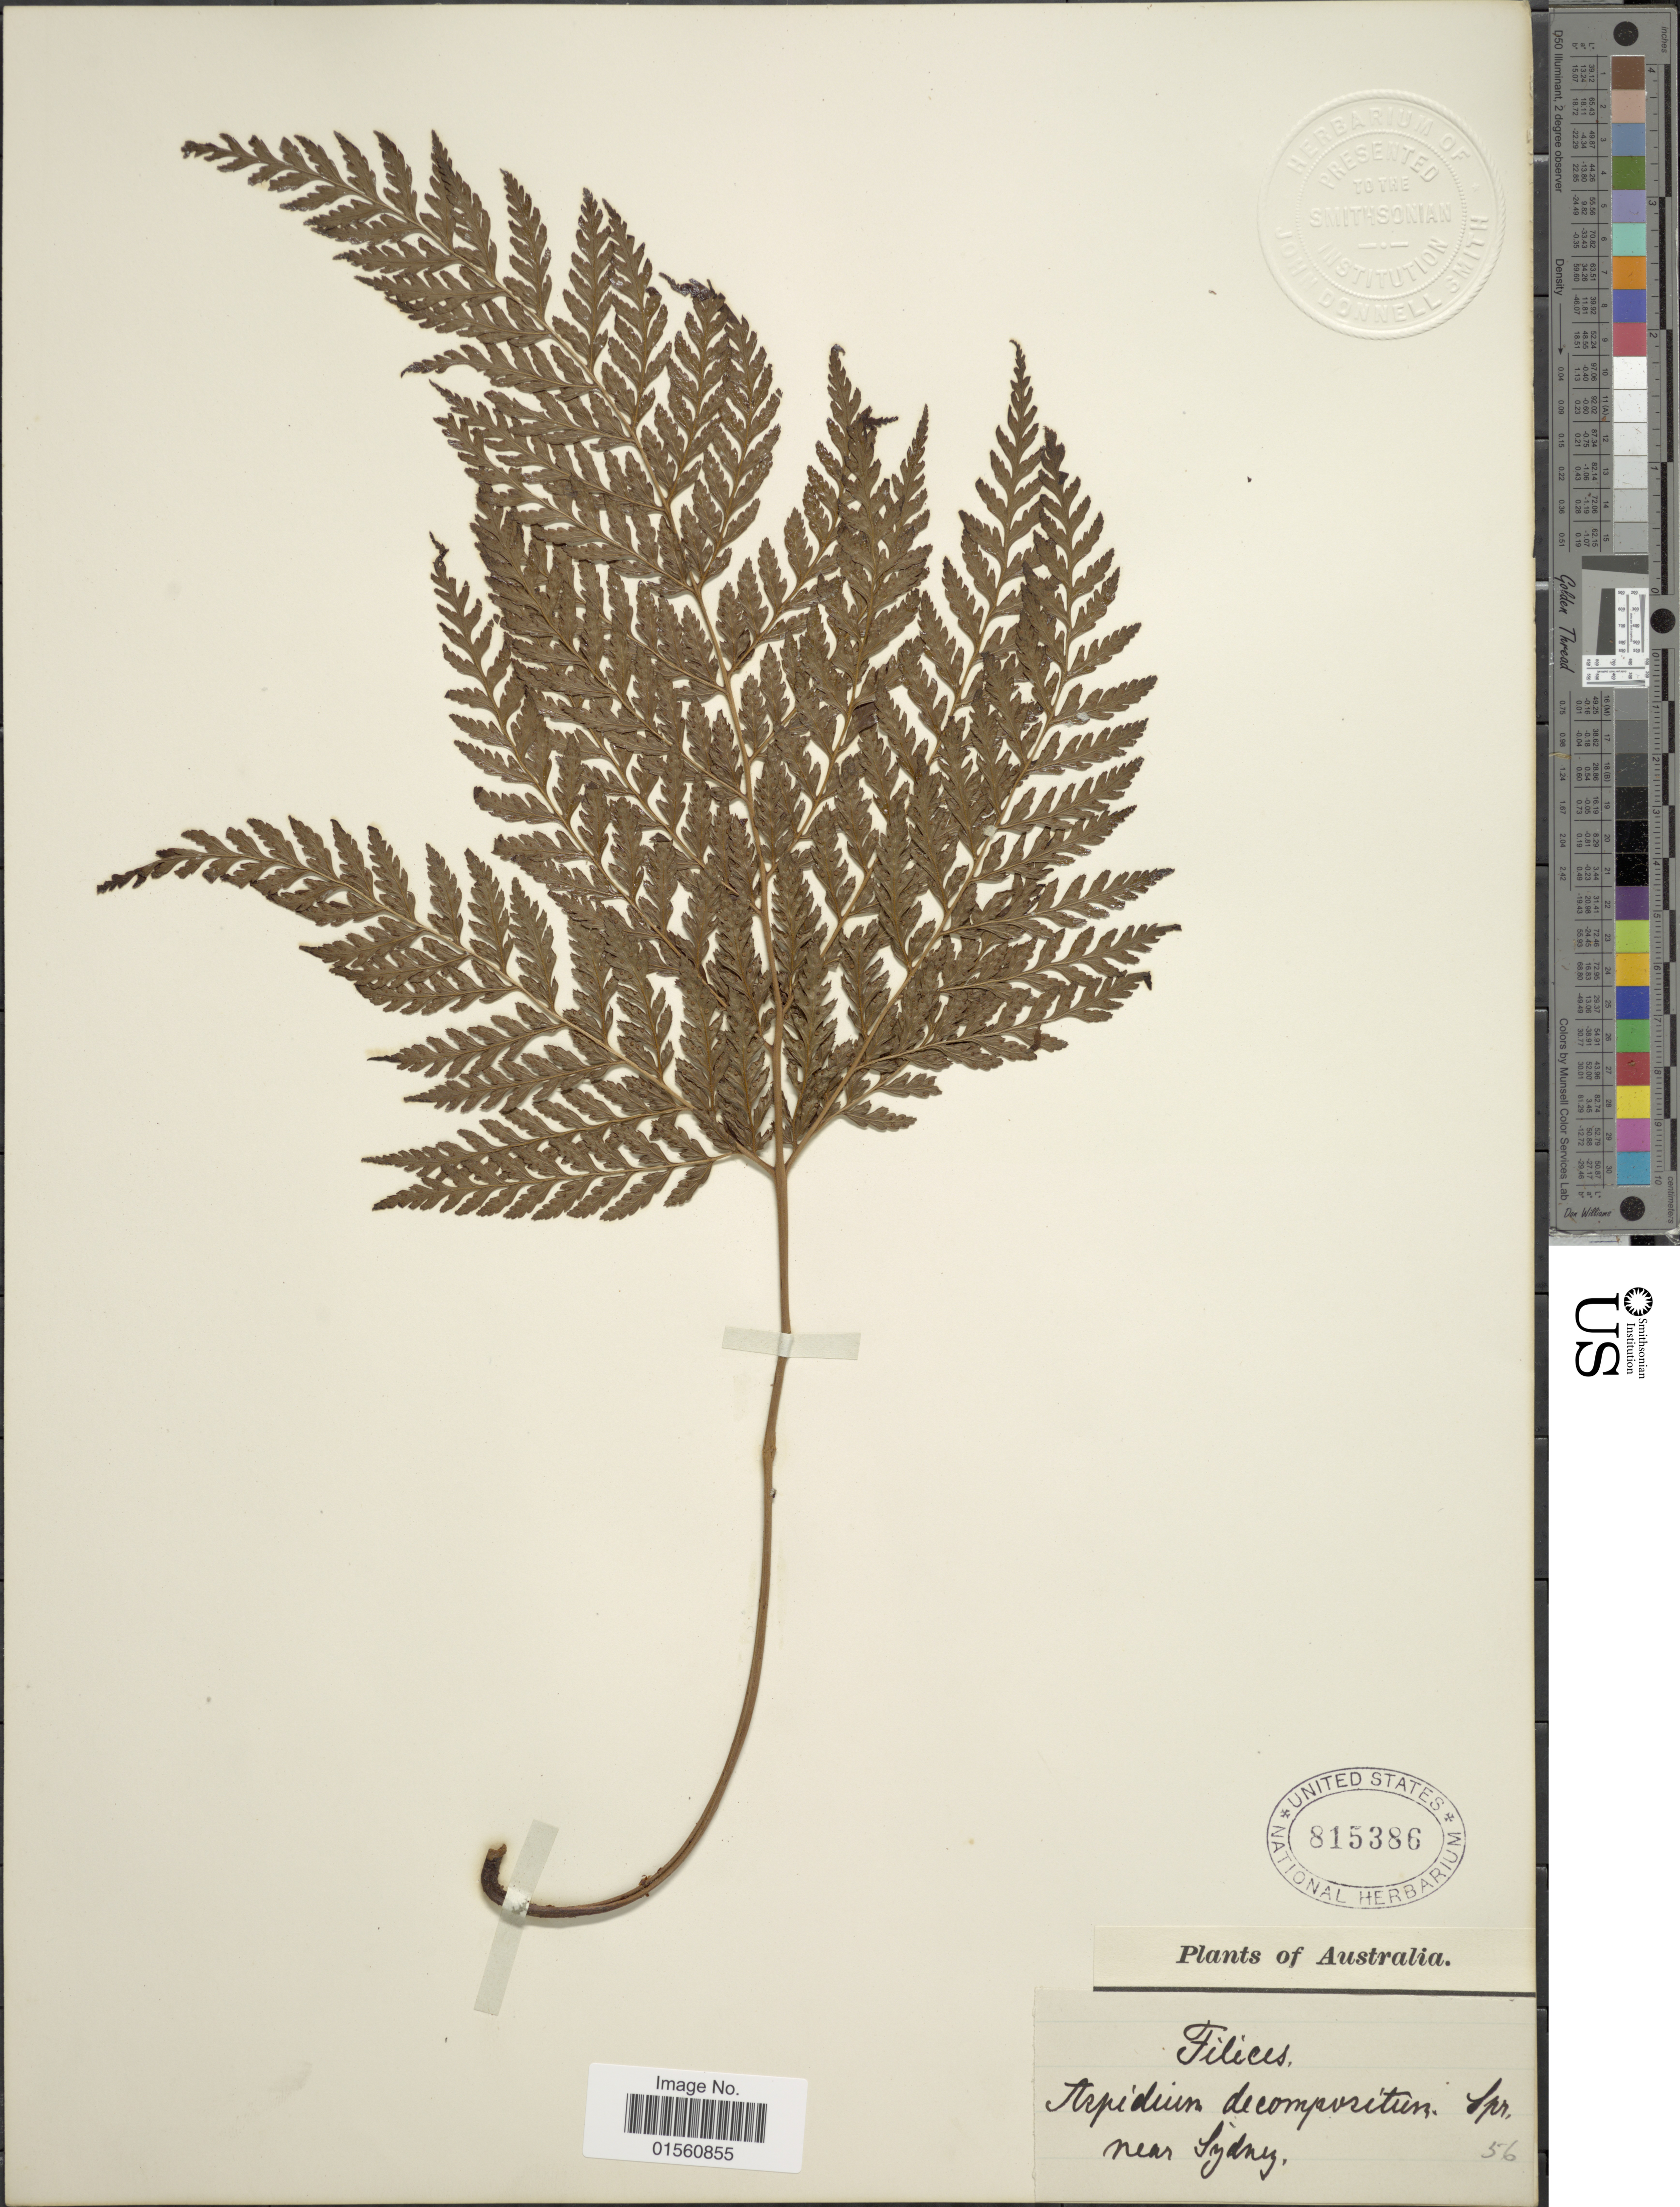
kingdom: Plantae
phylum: Tracheophyta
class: Polypodiopsida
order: Polypodiales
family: Dryopteridaceae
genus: Lastreopsis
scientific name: Lastreopsis decomposita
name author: (R. Br.) Tindale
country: Australia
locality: Near Sydney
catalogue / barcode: US 815386